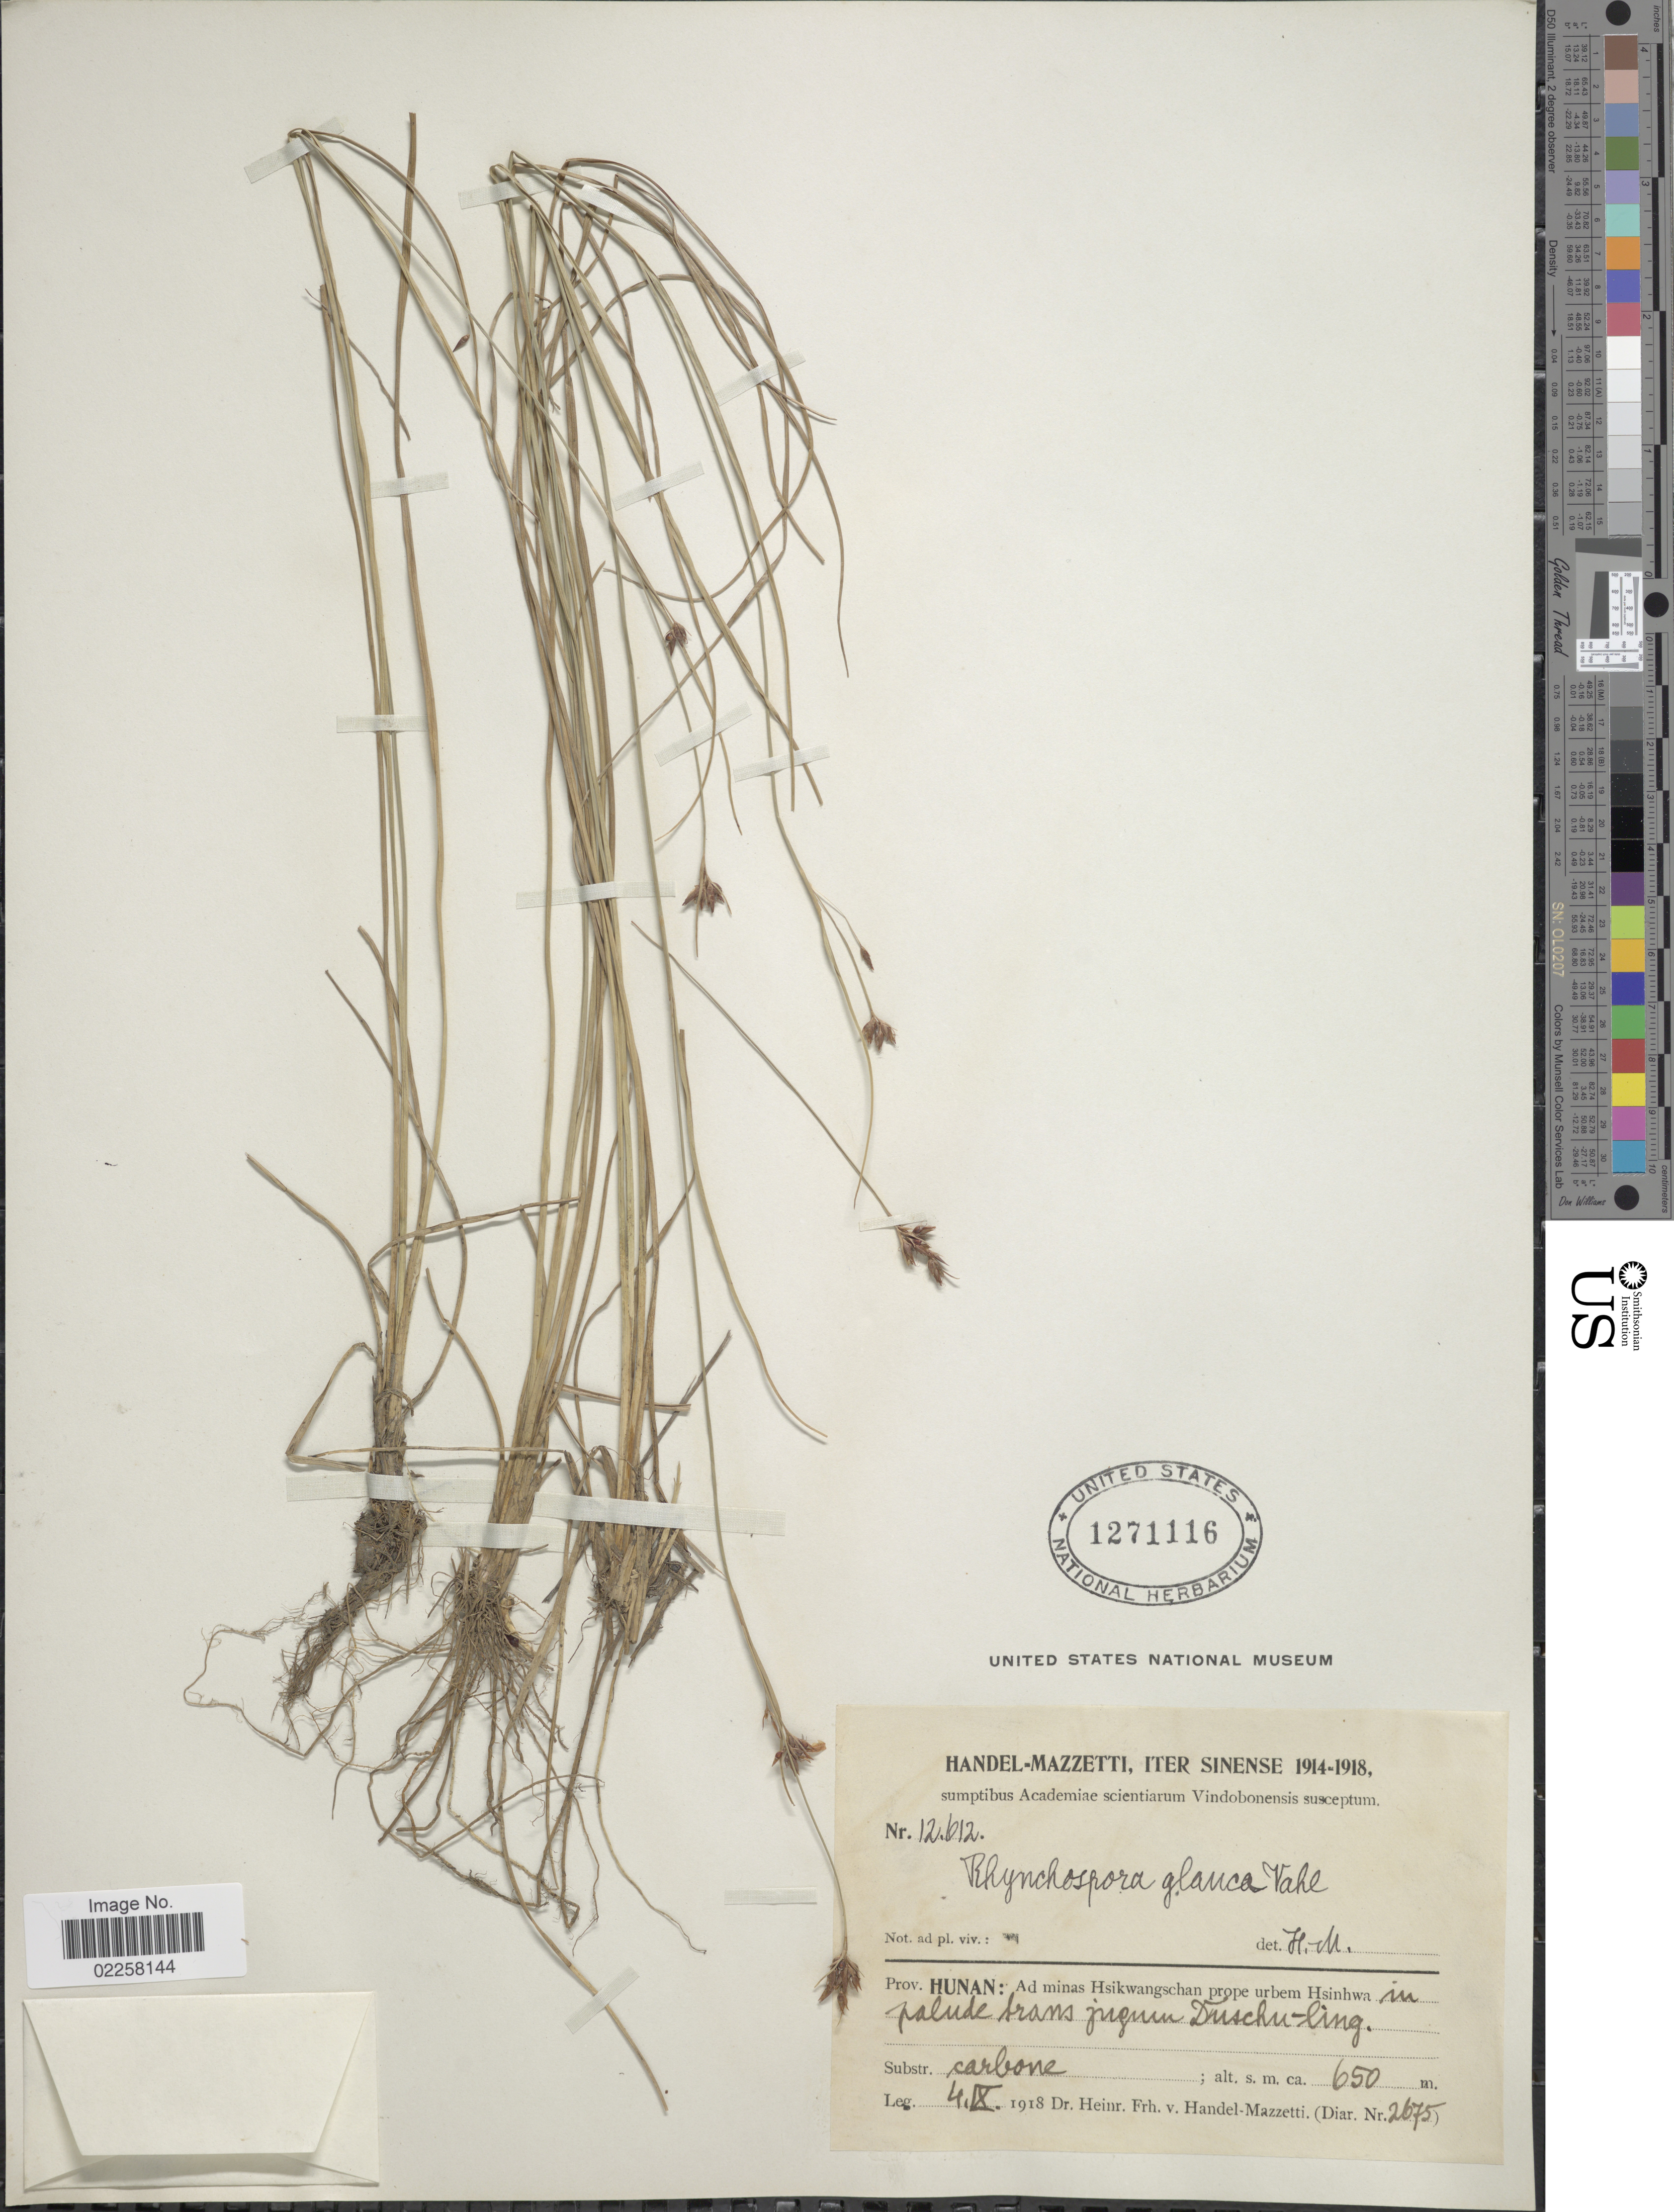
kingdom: Plantae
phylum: Tracheophyta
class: Liliopsida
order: Poales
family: Cyperaceae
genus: Rhynchospora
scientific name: Rhynchospora rugosa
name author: (Vahl) Gale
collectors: H. Handel-Mazzetti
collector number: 12612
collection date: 1918-09-04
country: China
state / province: Hunan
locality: Prov. Hunan: Ad minas Hsikwangschan prope urbem Hsinhwa in palude trans jugum Duschu-ling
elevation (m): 650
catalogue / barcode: US 1271116